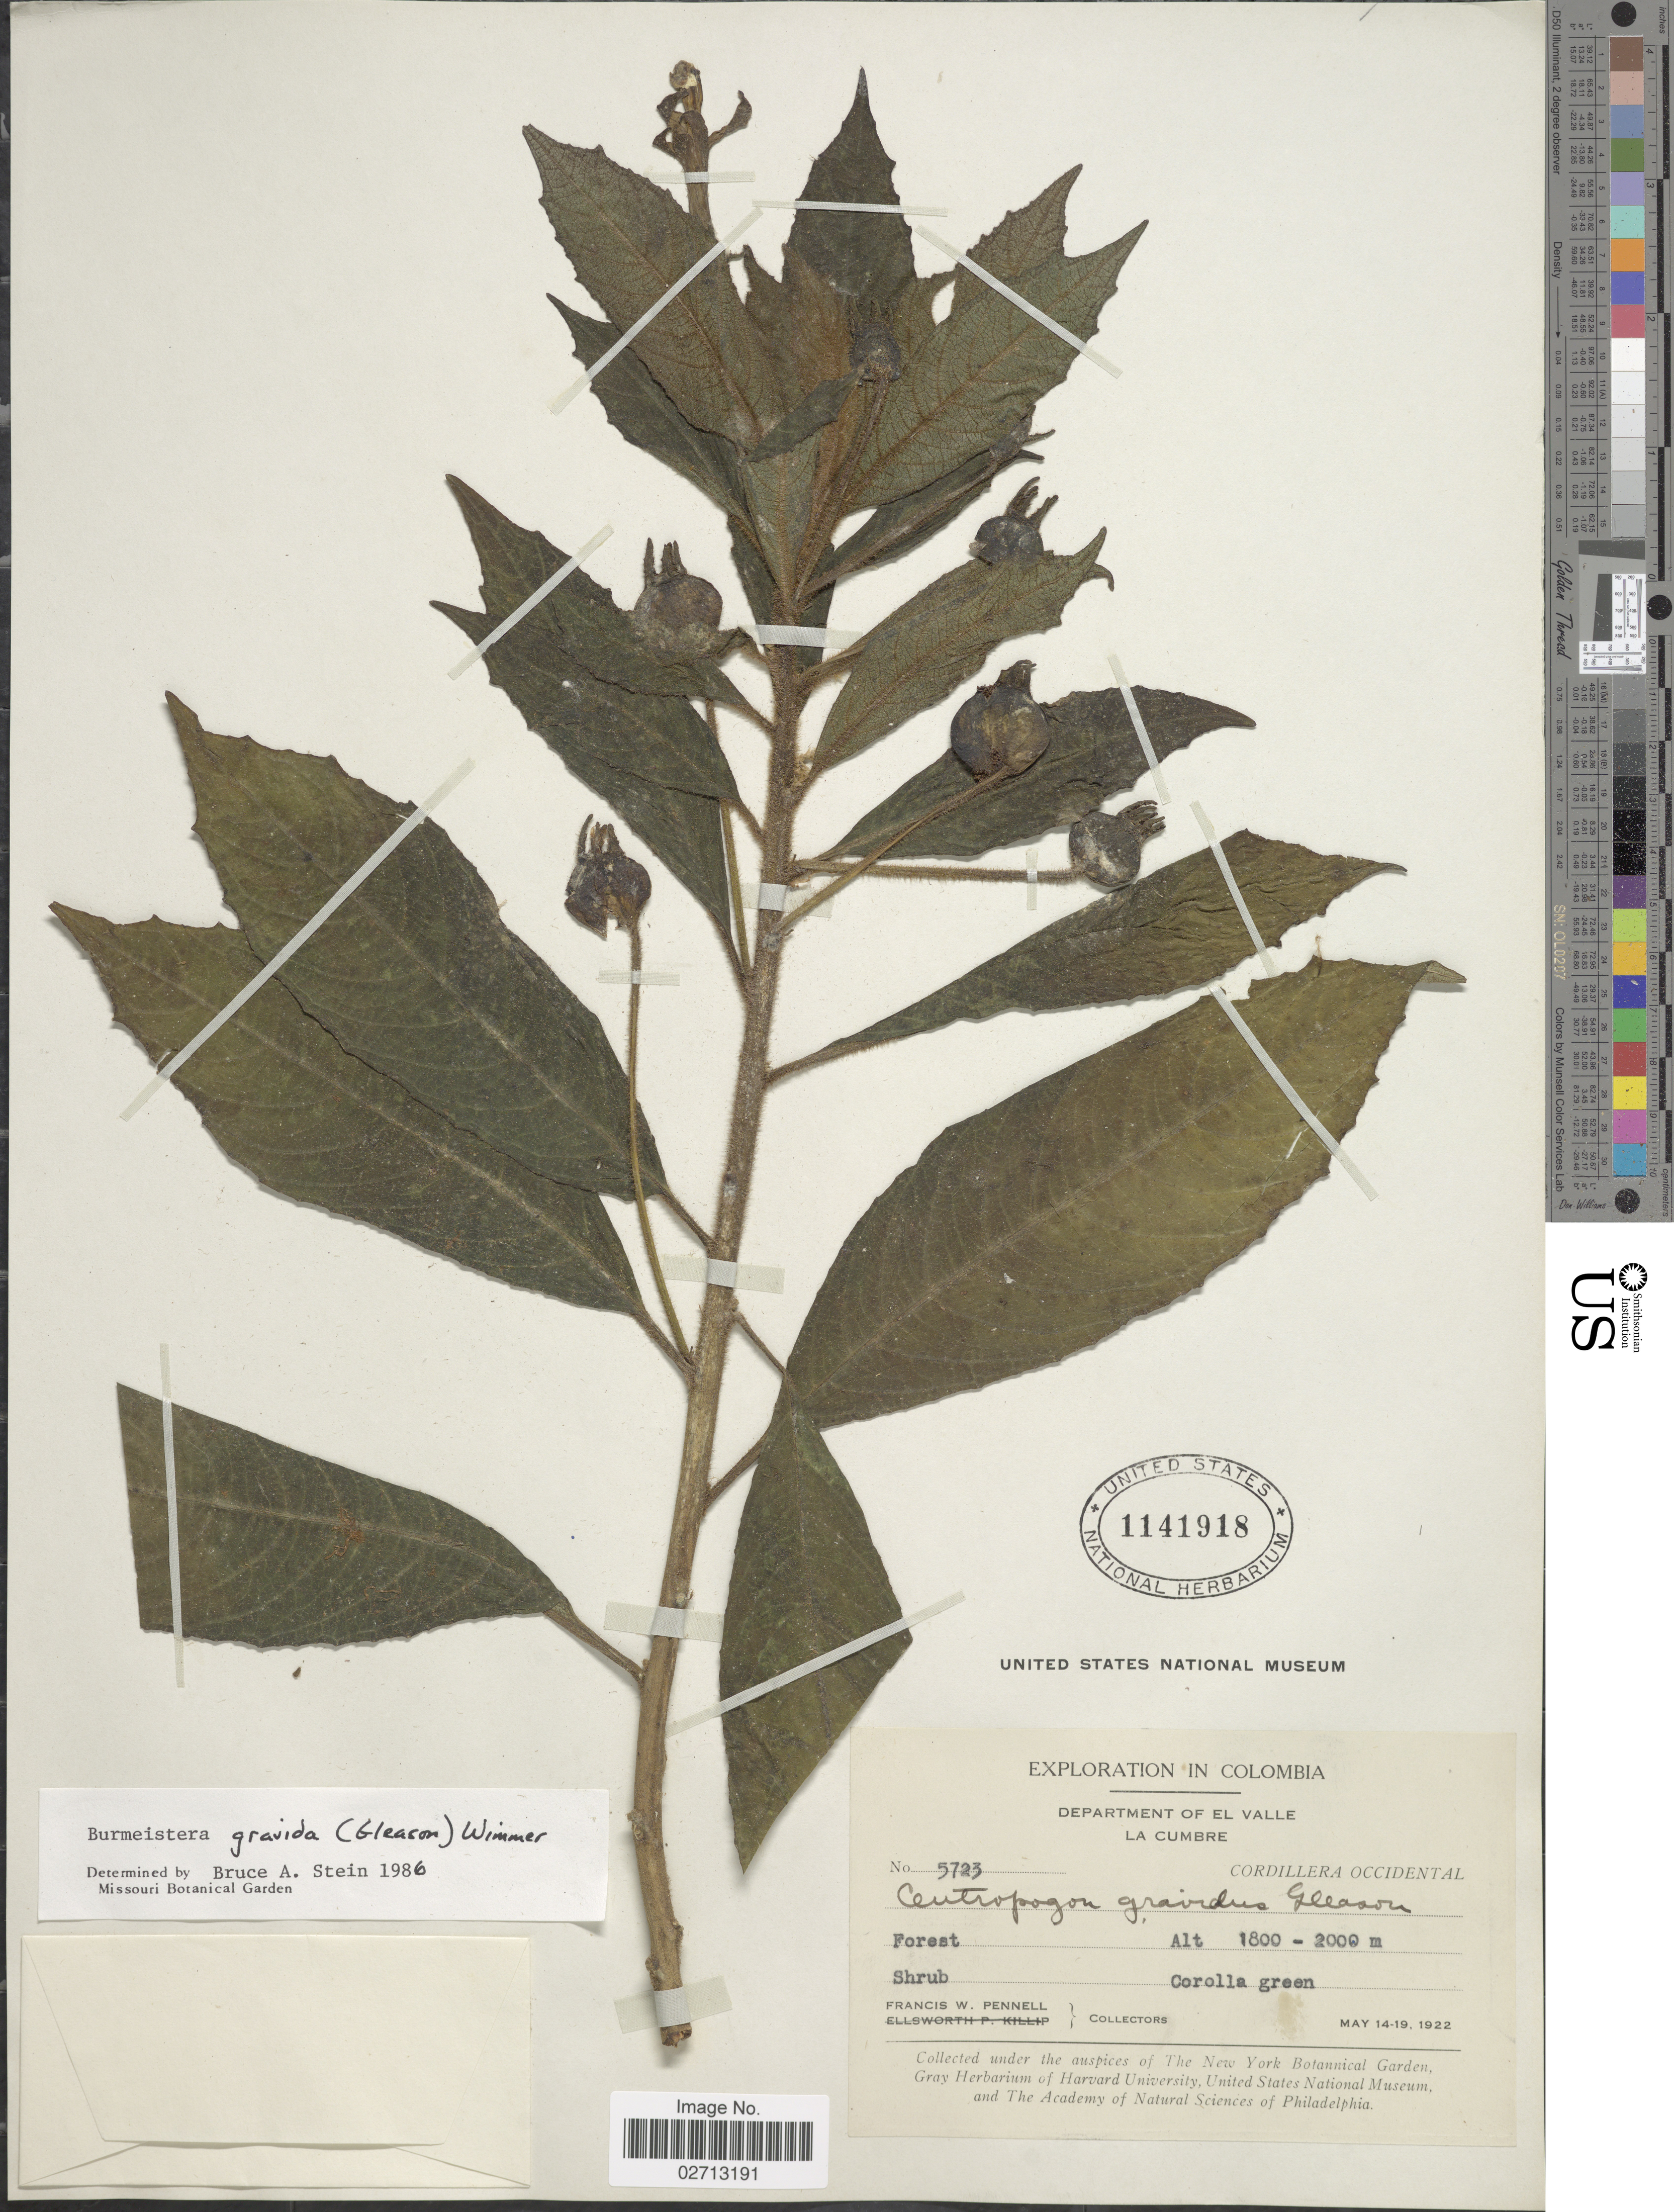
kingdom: Plantae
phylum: Tracheophyta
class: Magnoliopsida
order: Asterales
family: Campanulaceae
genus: Burmeistera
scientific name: Burmeistera gravida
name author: (Gleason) E. Wimm.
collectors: F. W. Pennell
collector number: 5723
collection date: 1922-05-14/1922-05-19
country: Colombia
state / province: Valle del Cauca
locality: Department of El Valle. La Cumbre. Cordillera Occidental.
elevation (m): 1800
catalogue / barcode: US 1141918